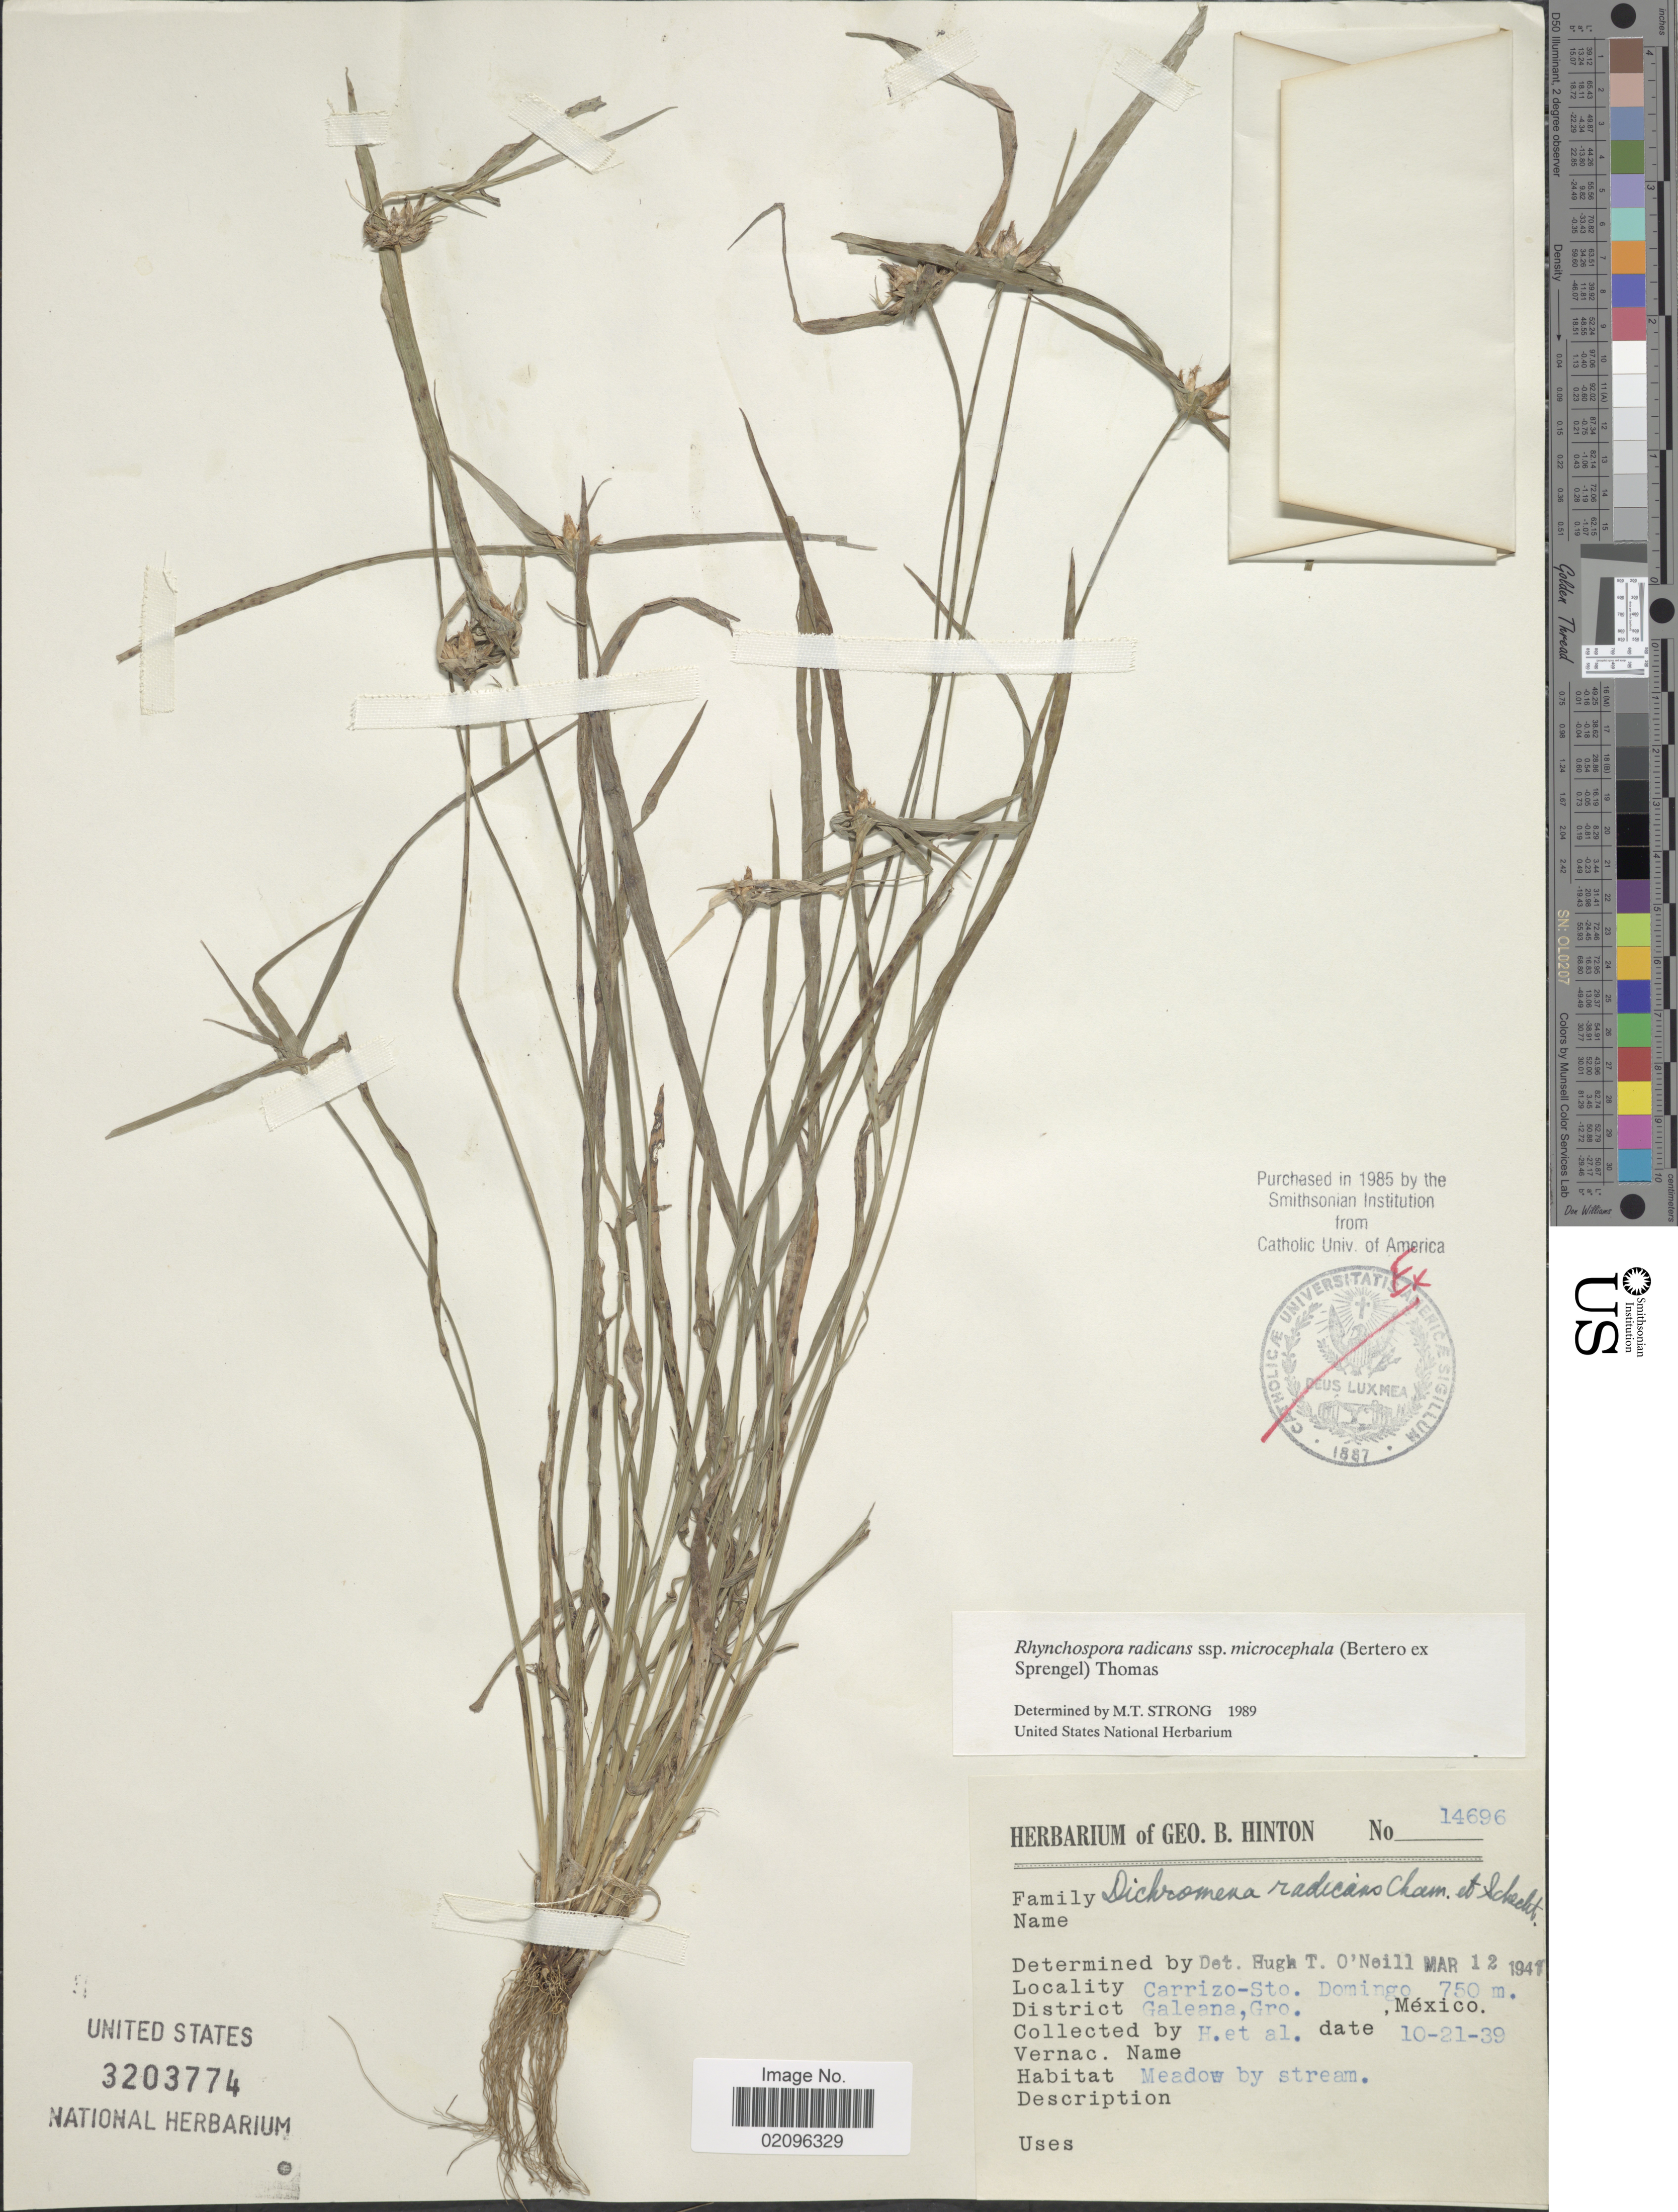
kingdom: Plantae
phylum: Tracheophyta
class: Liliopsida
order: Poales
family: Cyperaceae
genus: Rhynchospora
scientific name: Rhynchospora radicans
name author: (Schltdl. & Cham.) H. Pfeiff.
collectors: G. B. Hinton & et al.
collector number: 14696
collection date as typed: Transcribed d/m/y: 21/10/39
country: Mexico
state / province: Guerrero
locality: Carrizo-Sto. Domingo, Galeana, Gro.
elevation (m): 750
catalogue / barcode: US 3203774